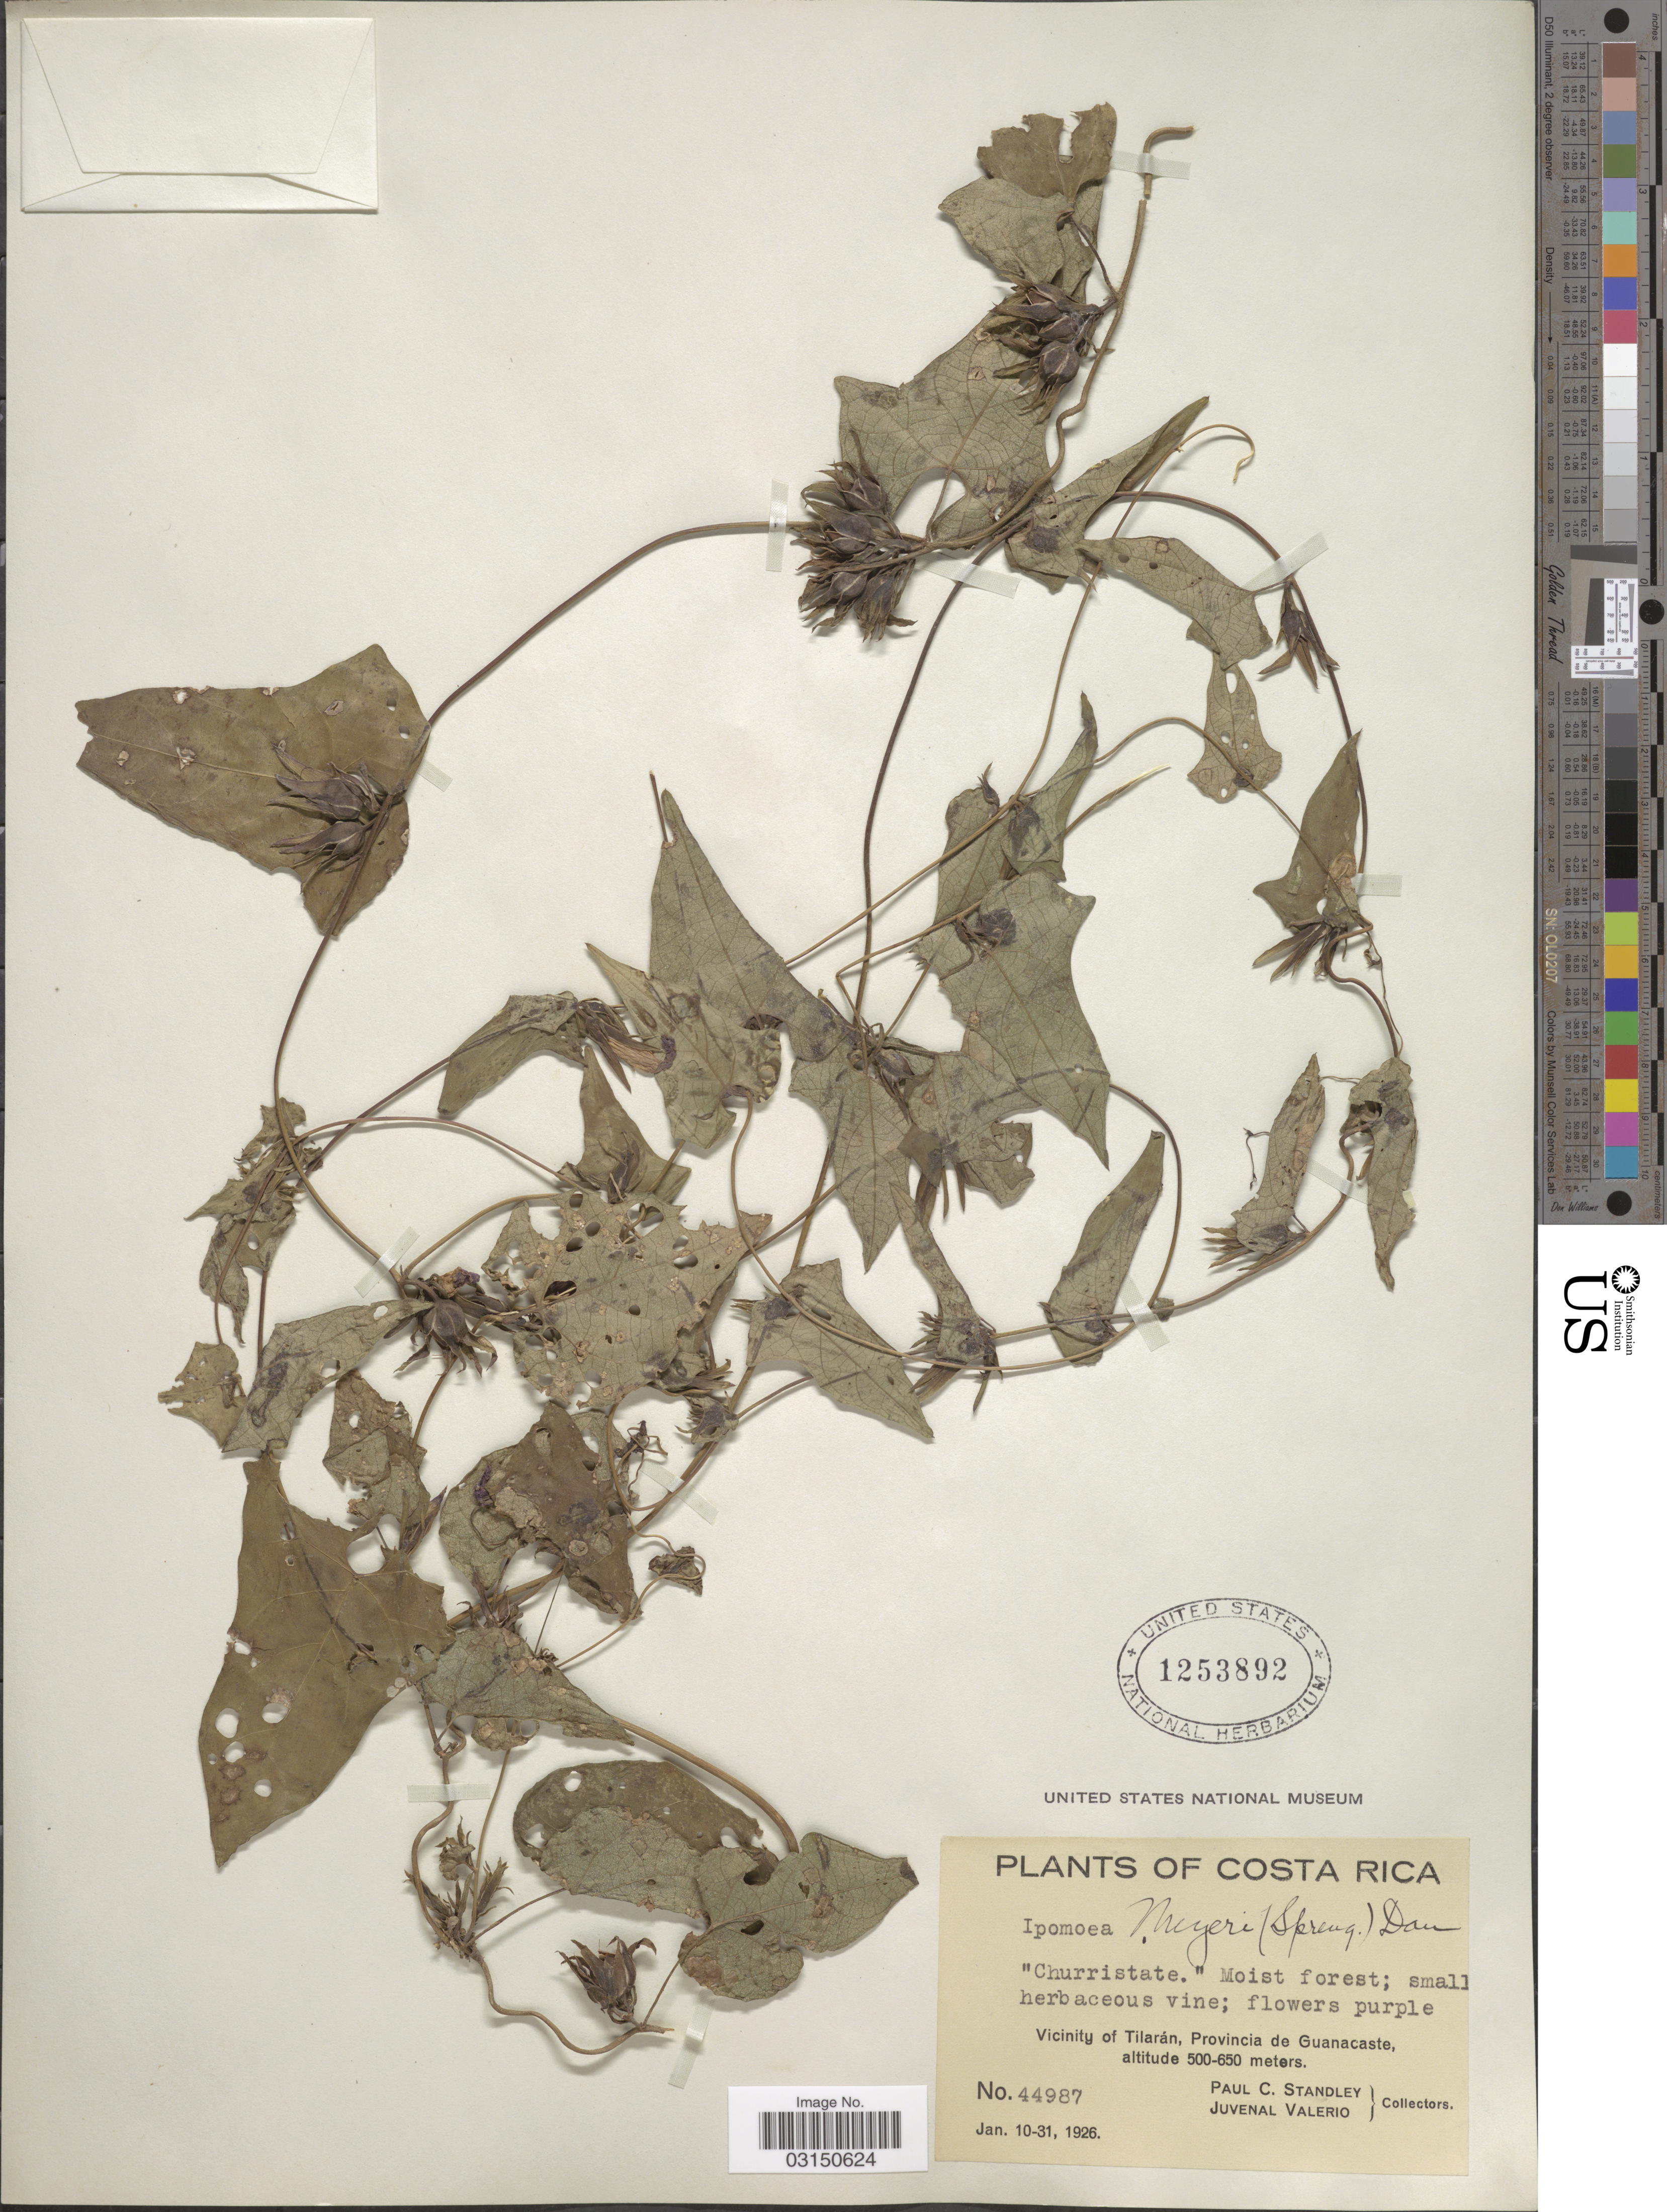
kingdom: Plantae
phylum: Tracheophyta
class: Magnoliopsida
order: Solanales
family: Convolvulaceae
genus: Ipomoea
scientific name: Ipomoea meyeri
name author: (Spreng.) G. Don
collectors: P. C. Standley & J. Valerio R.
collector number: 44987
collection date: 1926-01-10/1926-01-31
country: Costa Rica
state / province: Guanacaste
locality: Vicinity of Tilarán.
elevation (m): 500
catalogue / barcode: US 1253892